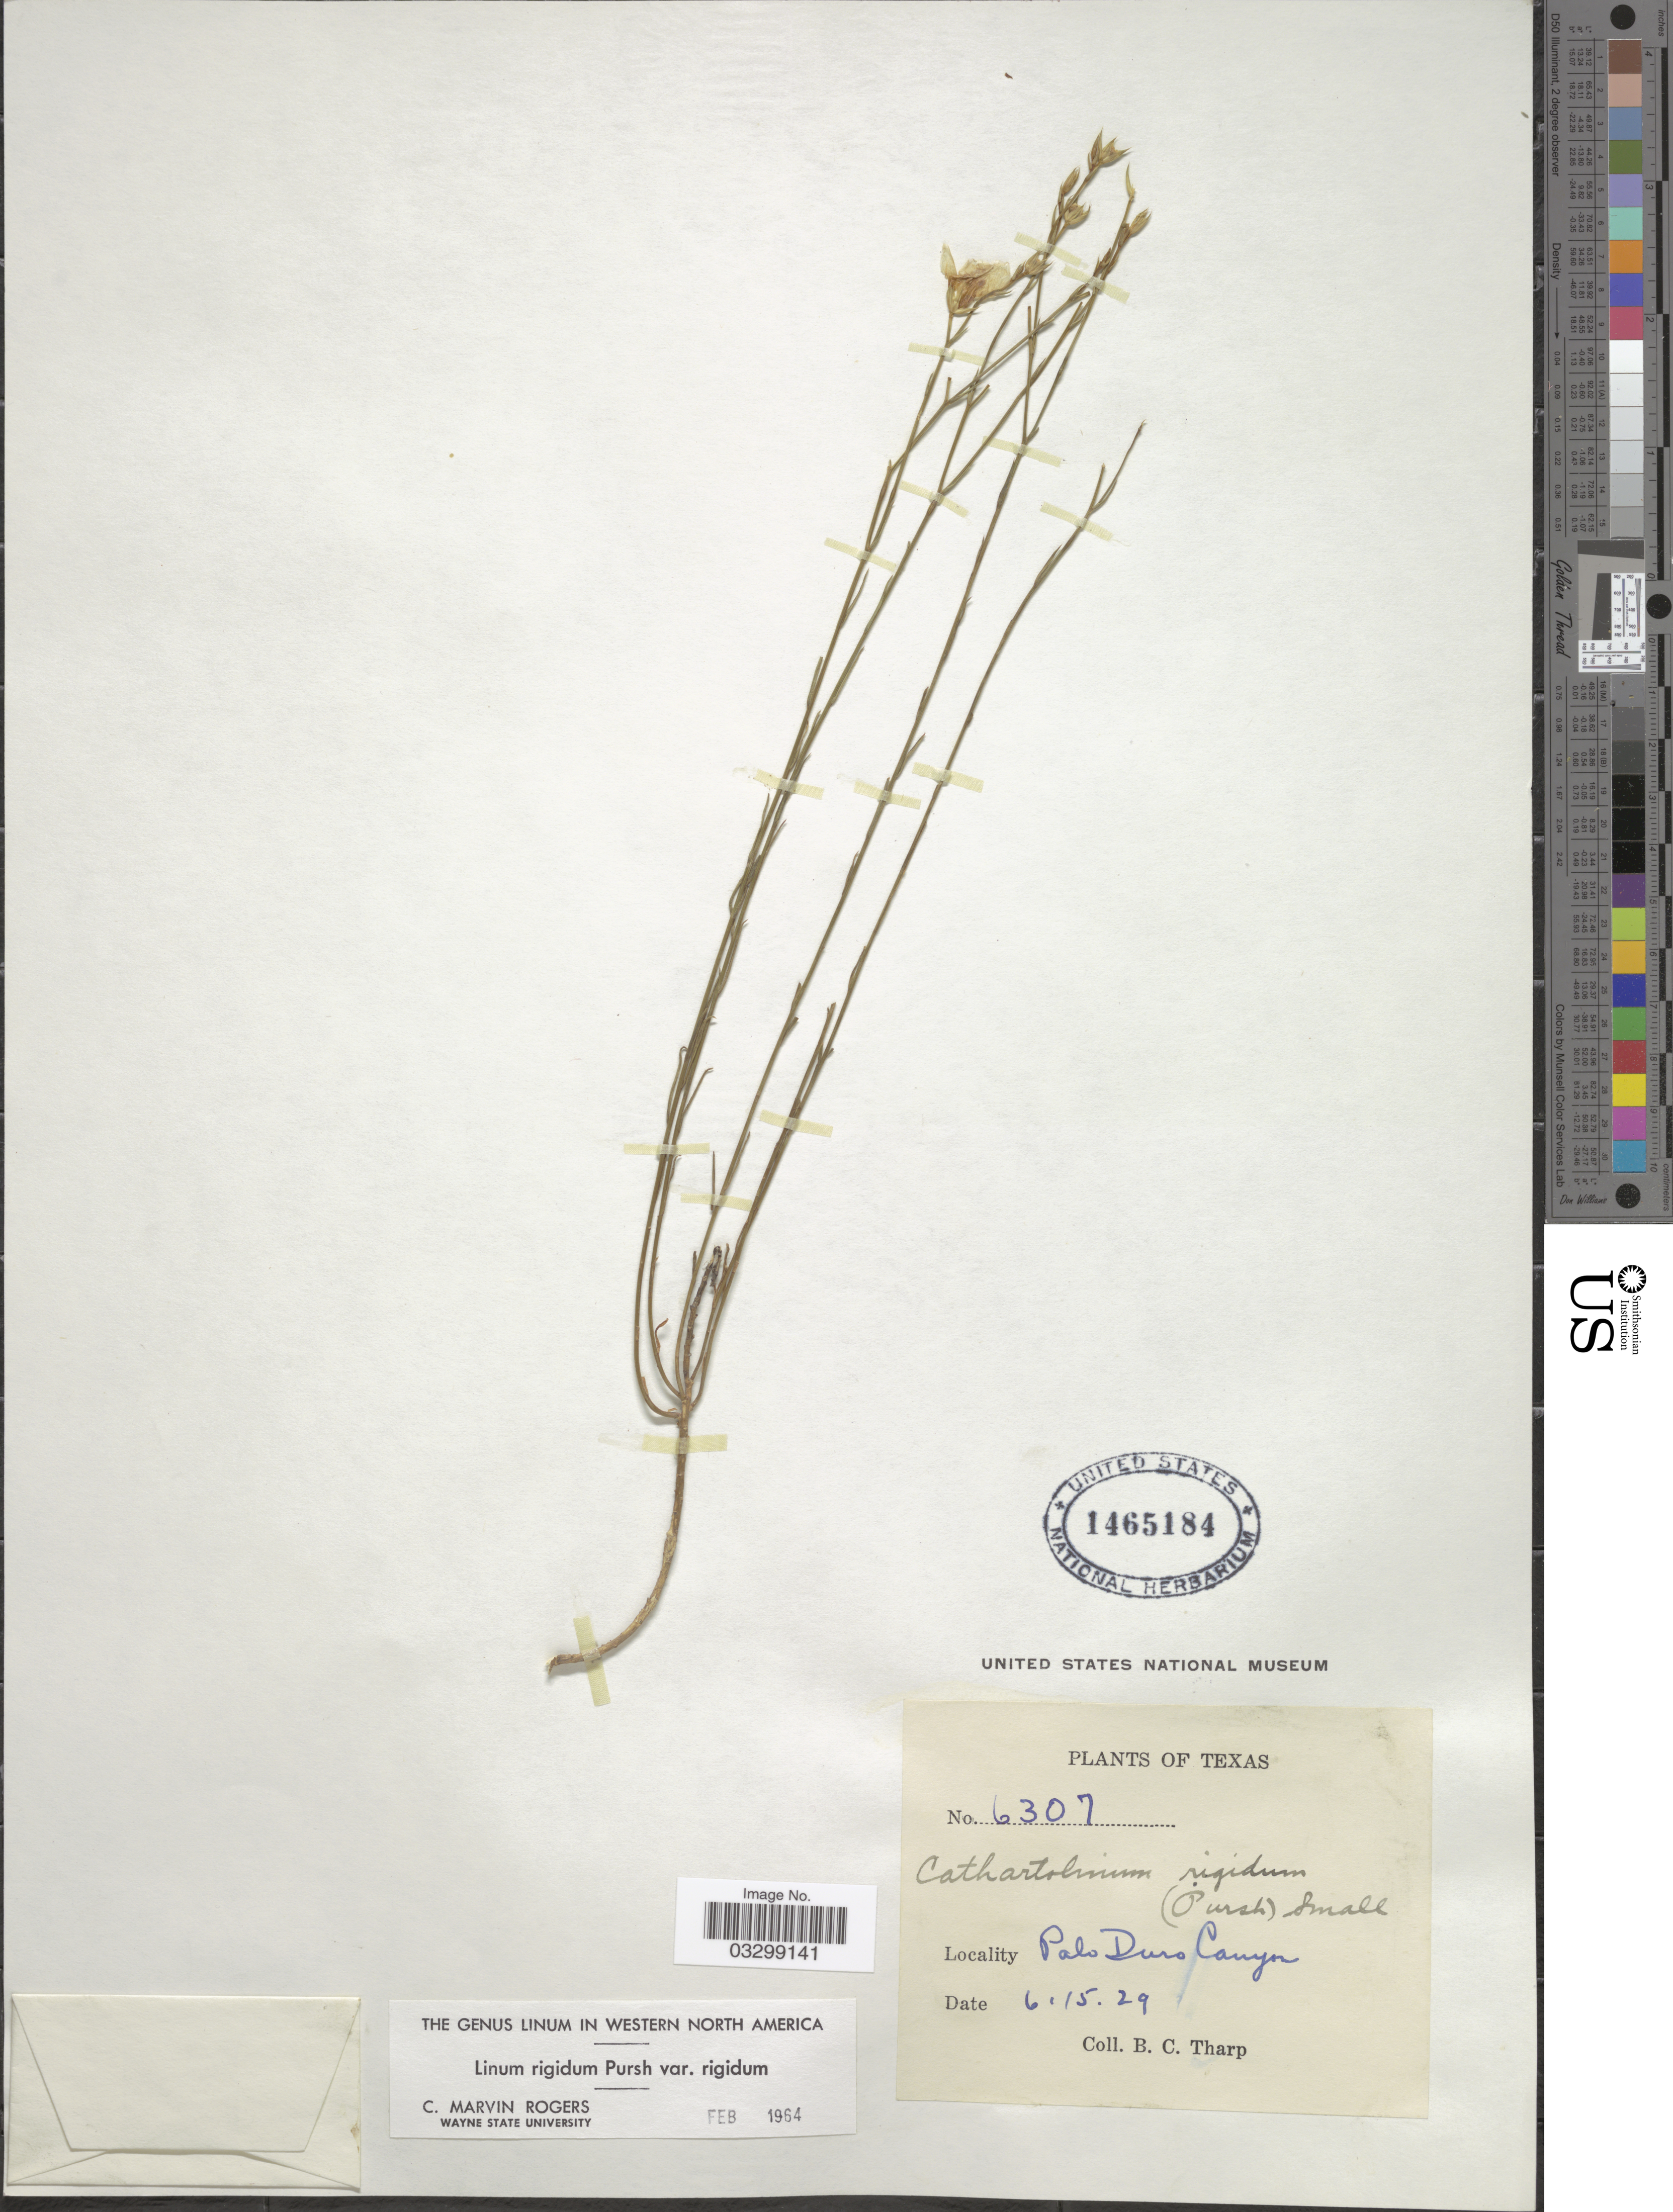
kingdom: Plantae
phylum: Tracheophyta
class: Magnoliopsida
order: Malpighiales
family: Linaceae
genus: Linum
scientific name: Linum rigidum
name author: Pursh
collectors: B. C. Tharp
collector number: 6307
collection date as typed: Transcribed d/m/y: 15/6/29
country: United States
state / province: Texas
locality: Palo Duro Canyon.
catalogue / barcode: US 1465184